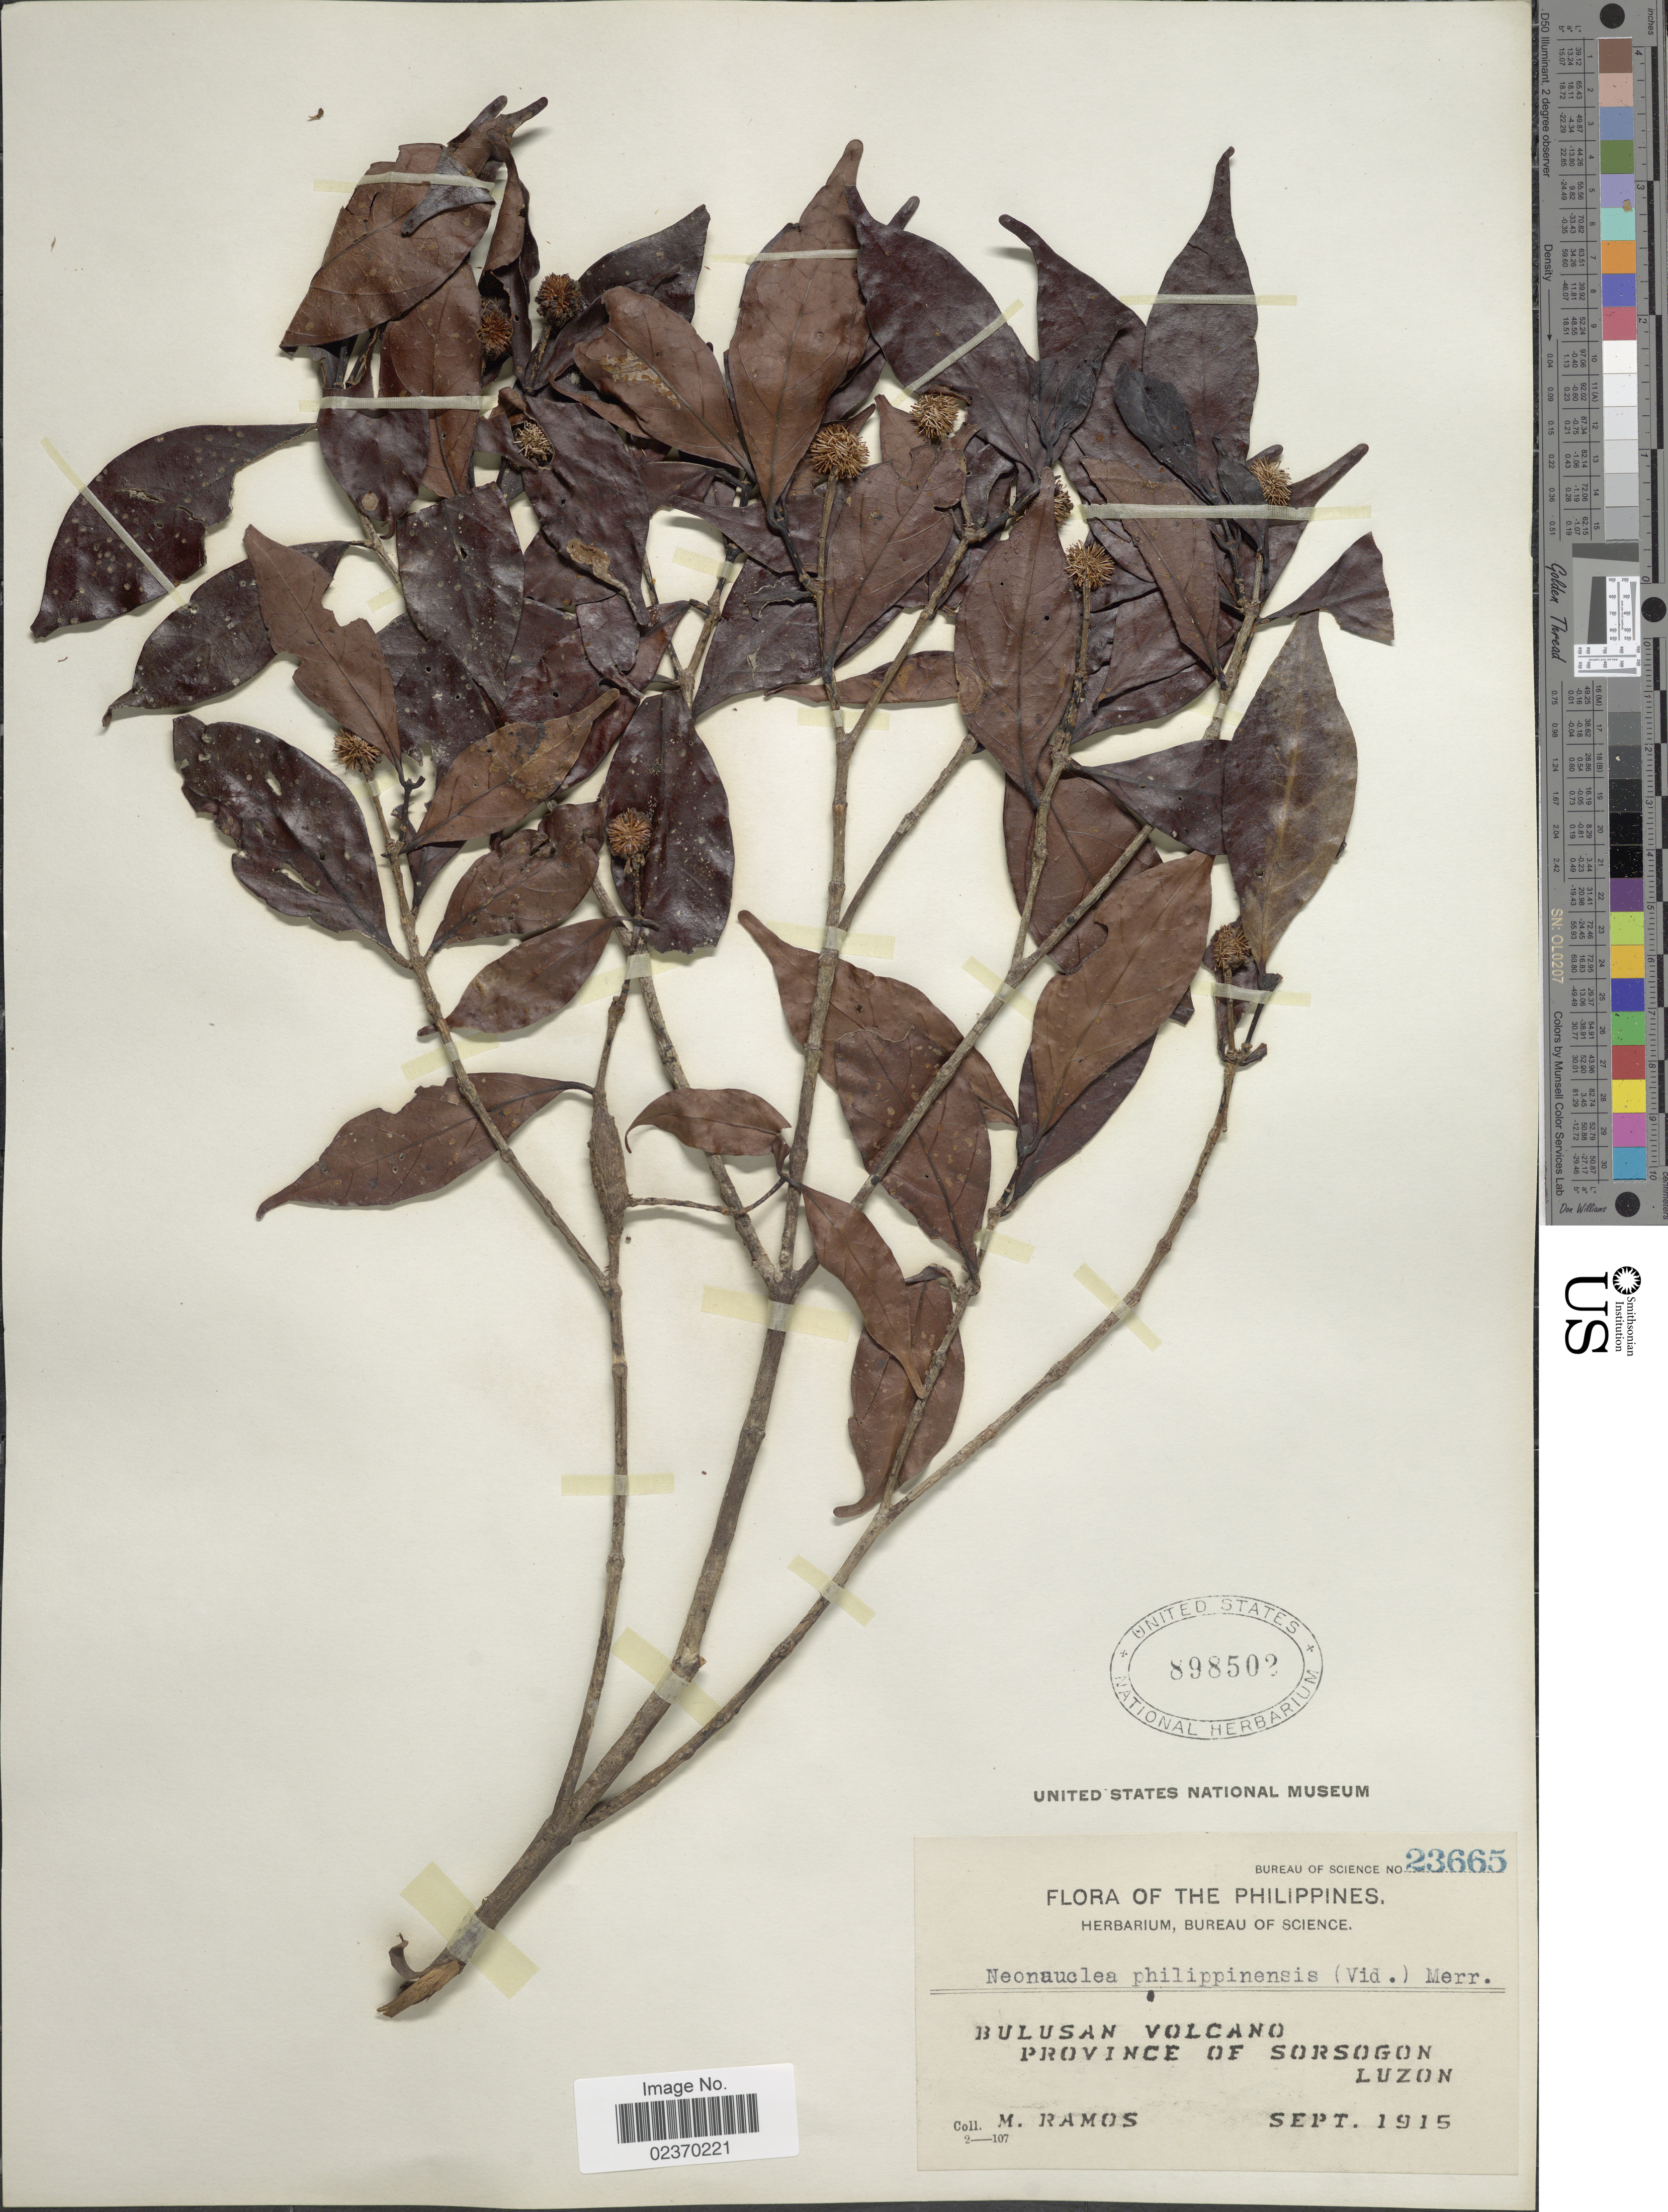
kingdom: Plantae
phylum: Tracheophyta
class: Magnoliopsida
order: Gentianales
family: Rubiaceae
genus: Neonauclea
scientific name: Neonauclea gracilis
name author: (Vidal) Merr.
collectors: M. Ramos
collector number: Bureau of Science 23665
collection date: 1915-09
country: Philippines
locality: Bulusan Volcano, Province of Sorsogon, Luzon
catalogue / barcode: US 898502